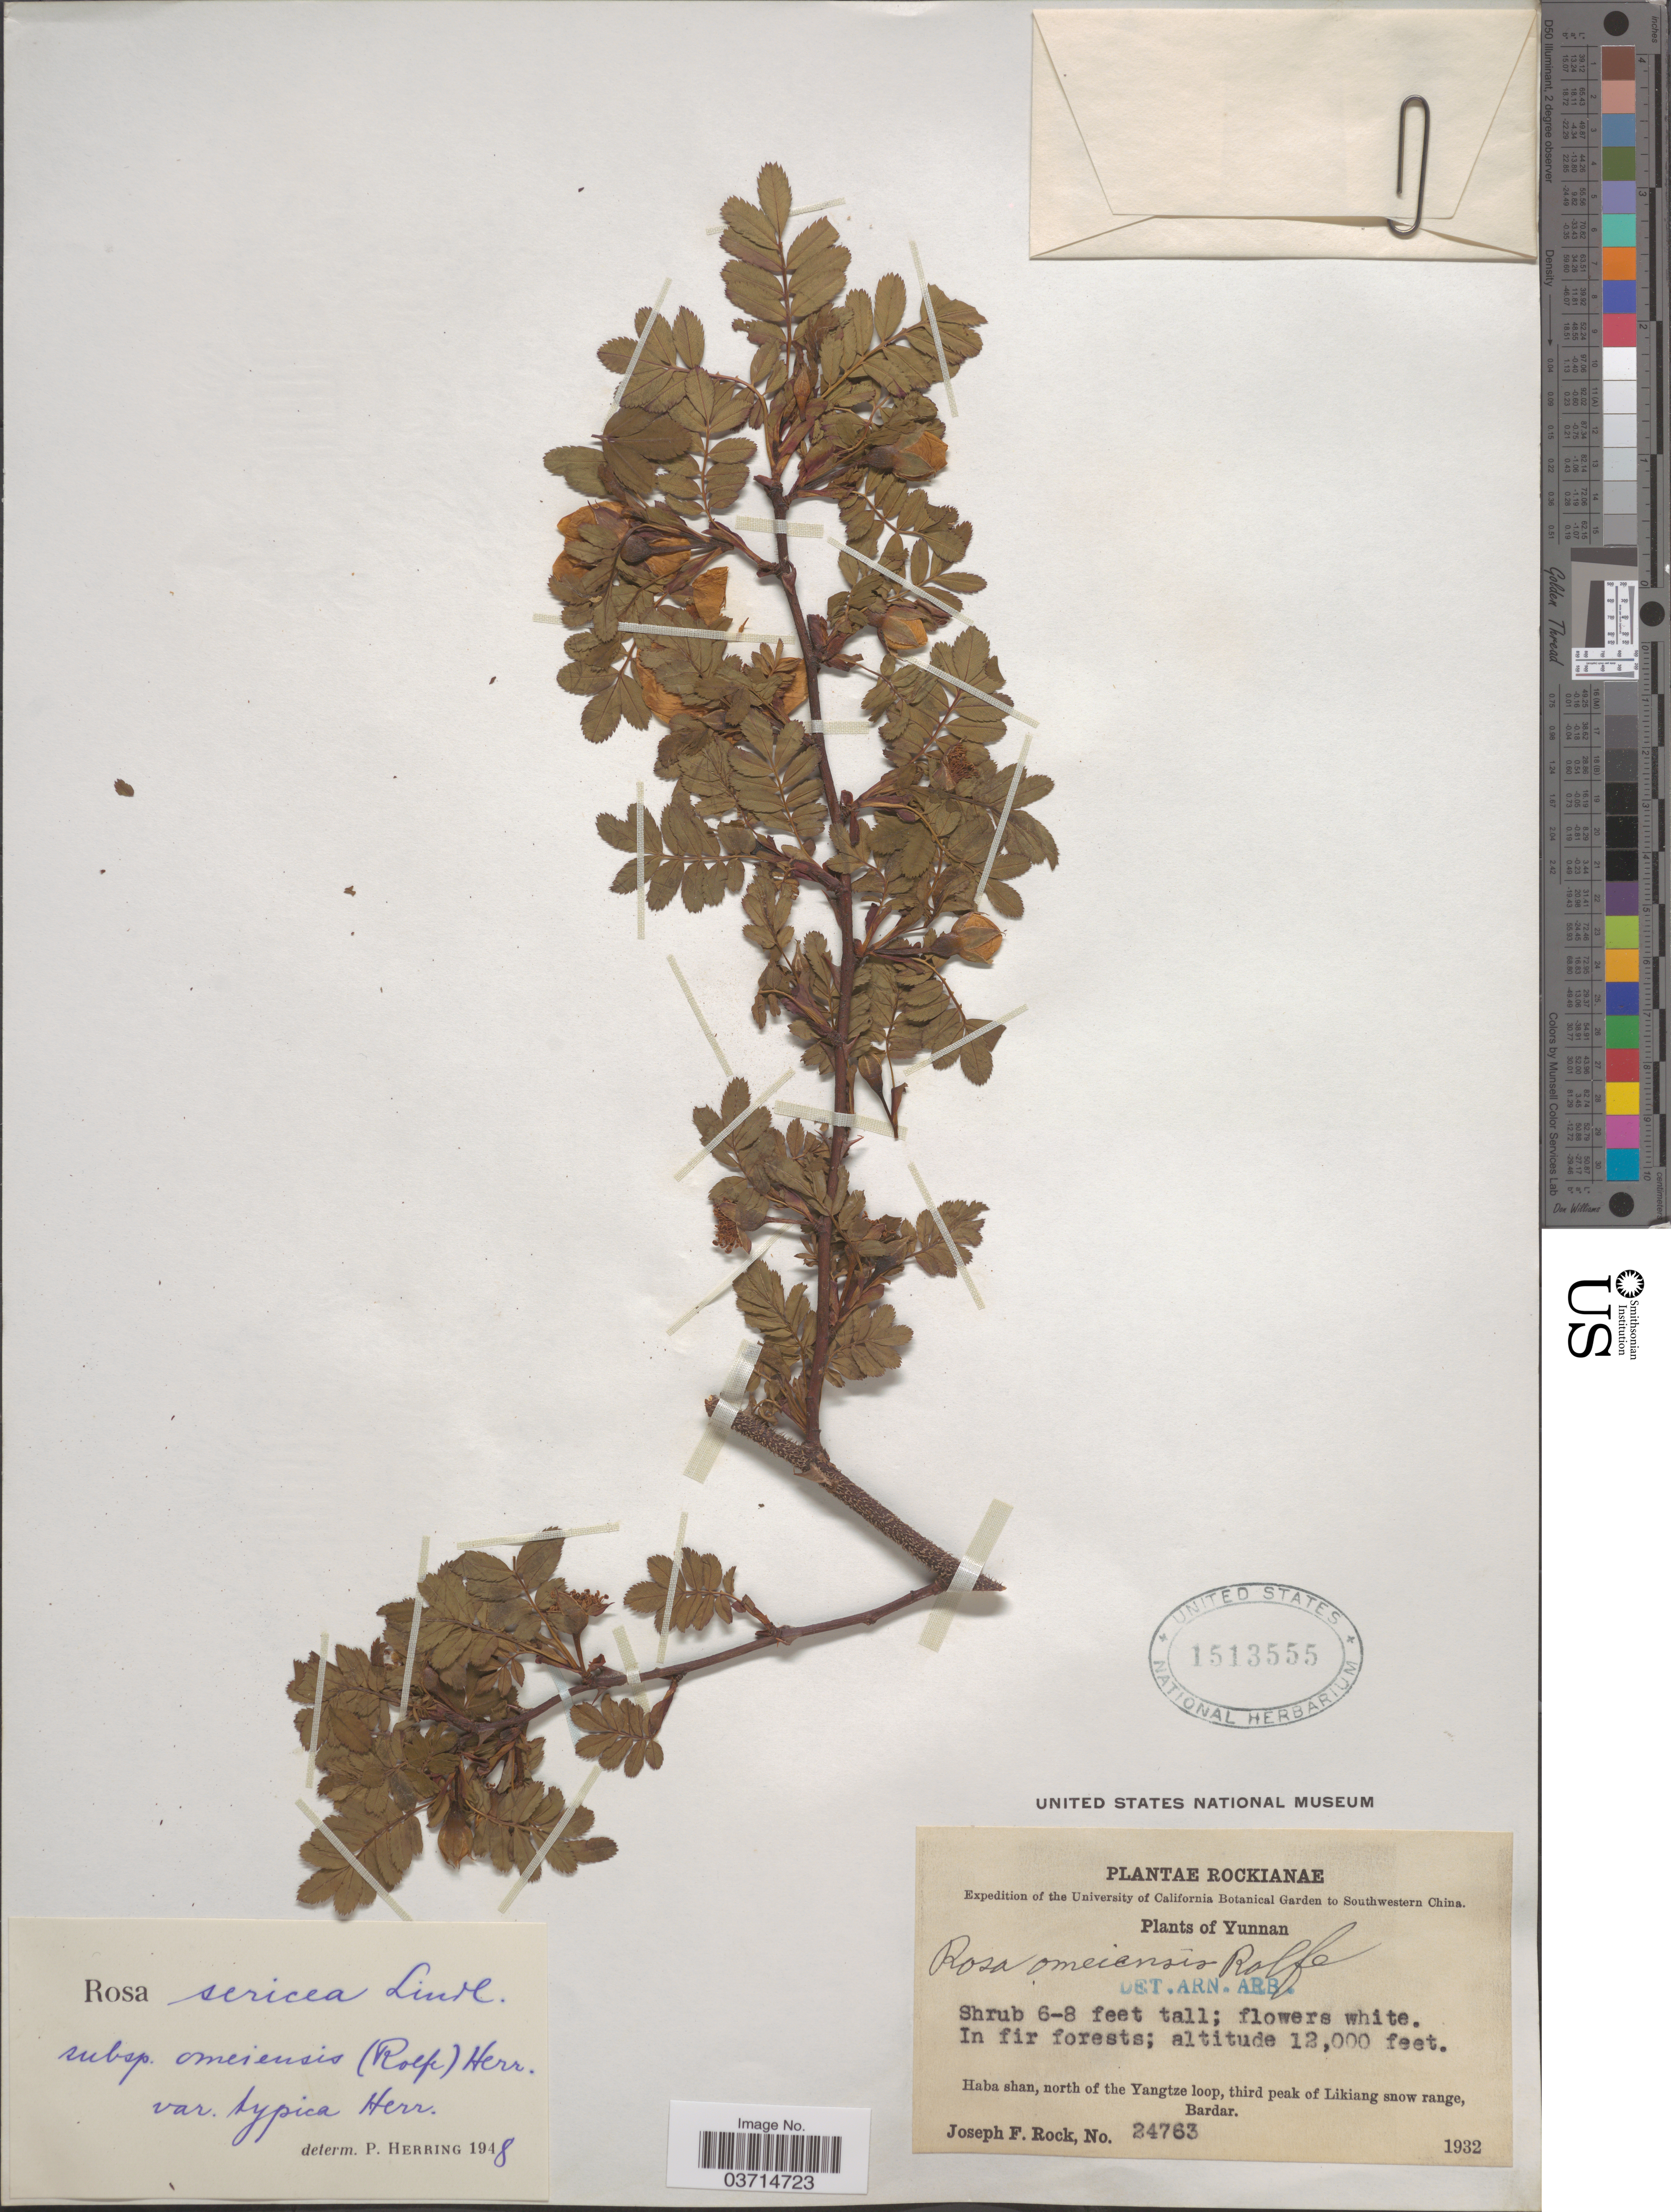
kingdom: Plantae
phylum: Tracheophyta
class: Magnoliopsida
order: Rosales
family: Rosaceae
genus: Rosa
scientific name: Rosa omeiensis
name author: Rolfe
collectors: J. F. Rock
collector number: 24763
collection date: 1932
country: China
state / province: Yunnan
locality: Southwestern China. Haba shan, north of the Yangtze loop, third peak of Likiang snow range, Bardar.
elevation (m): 3658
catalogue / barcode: US 1513555